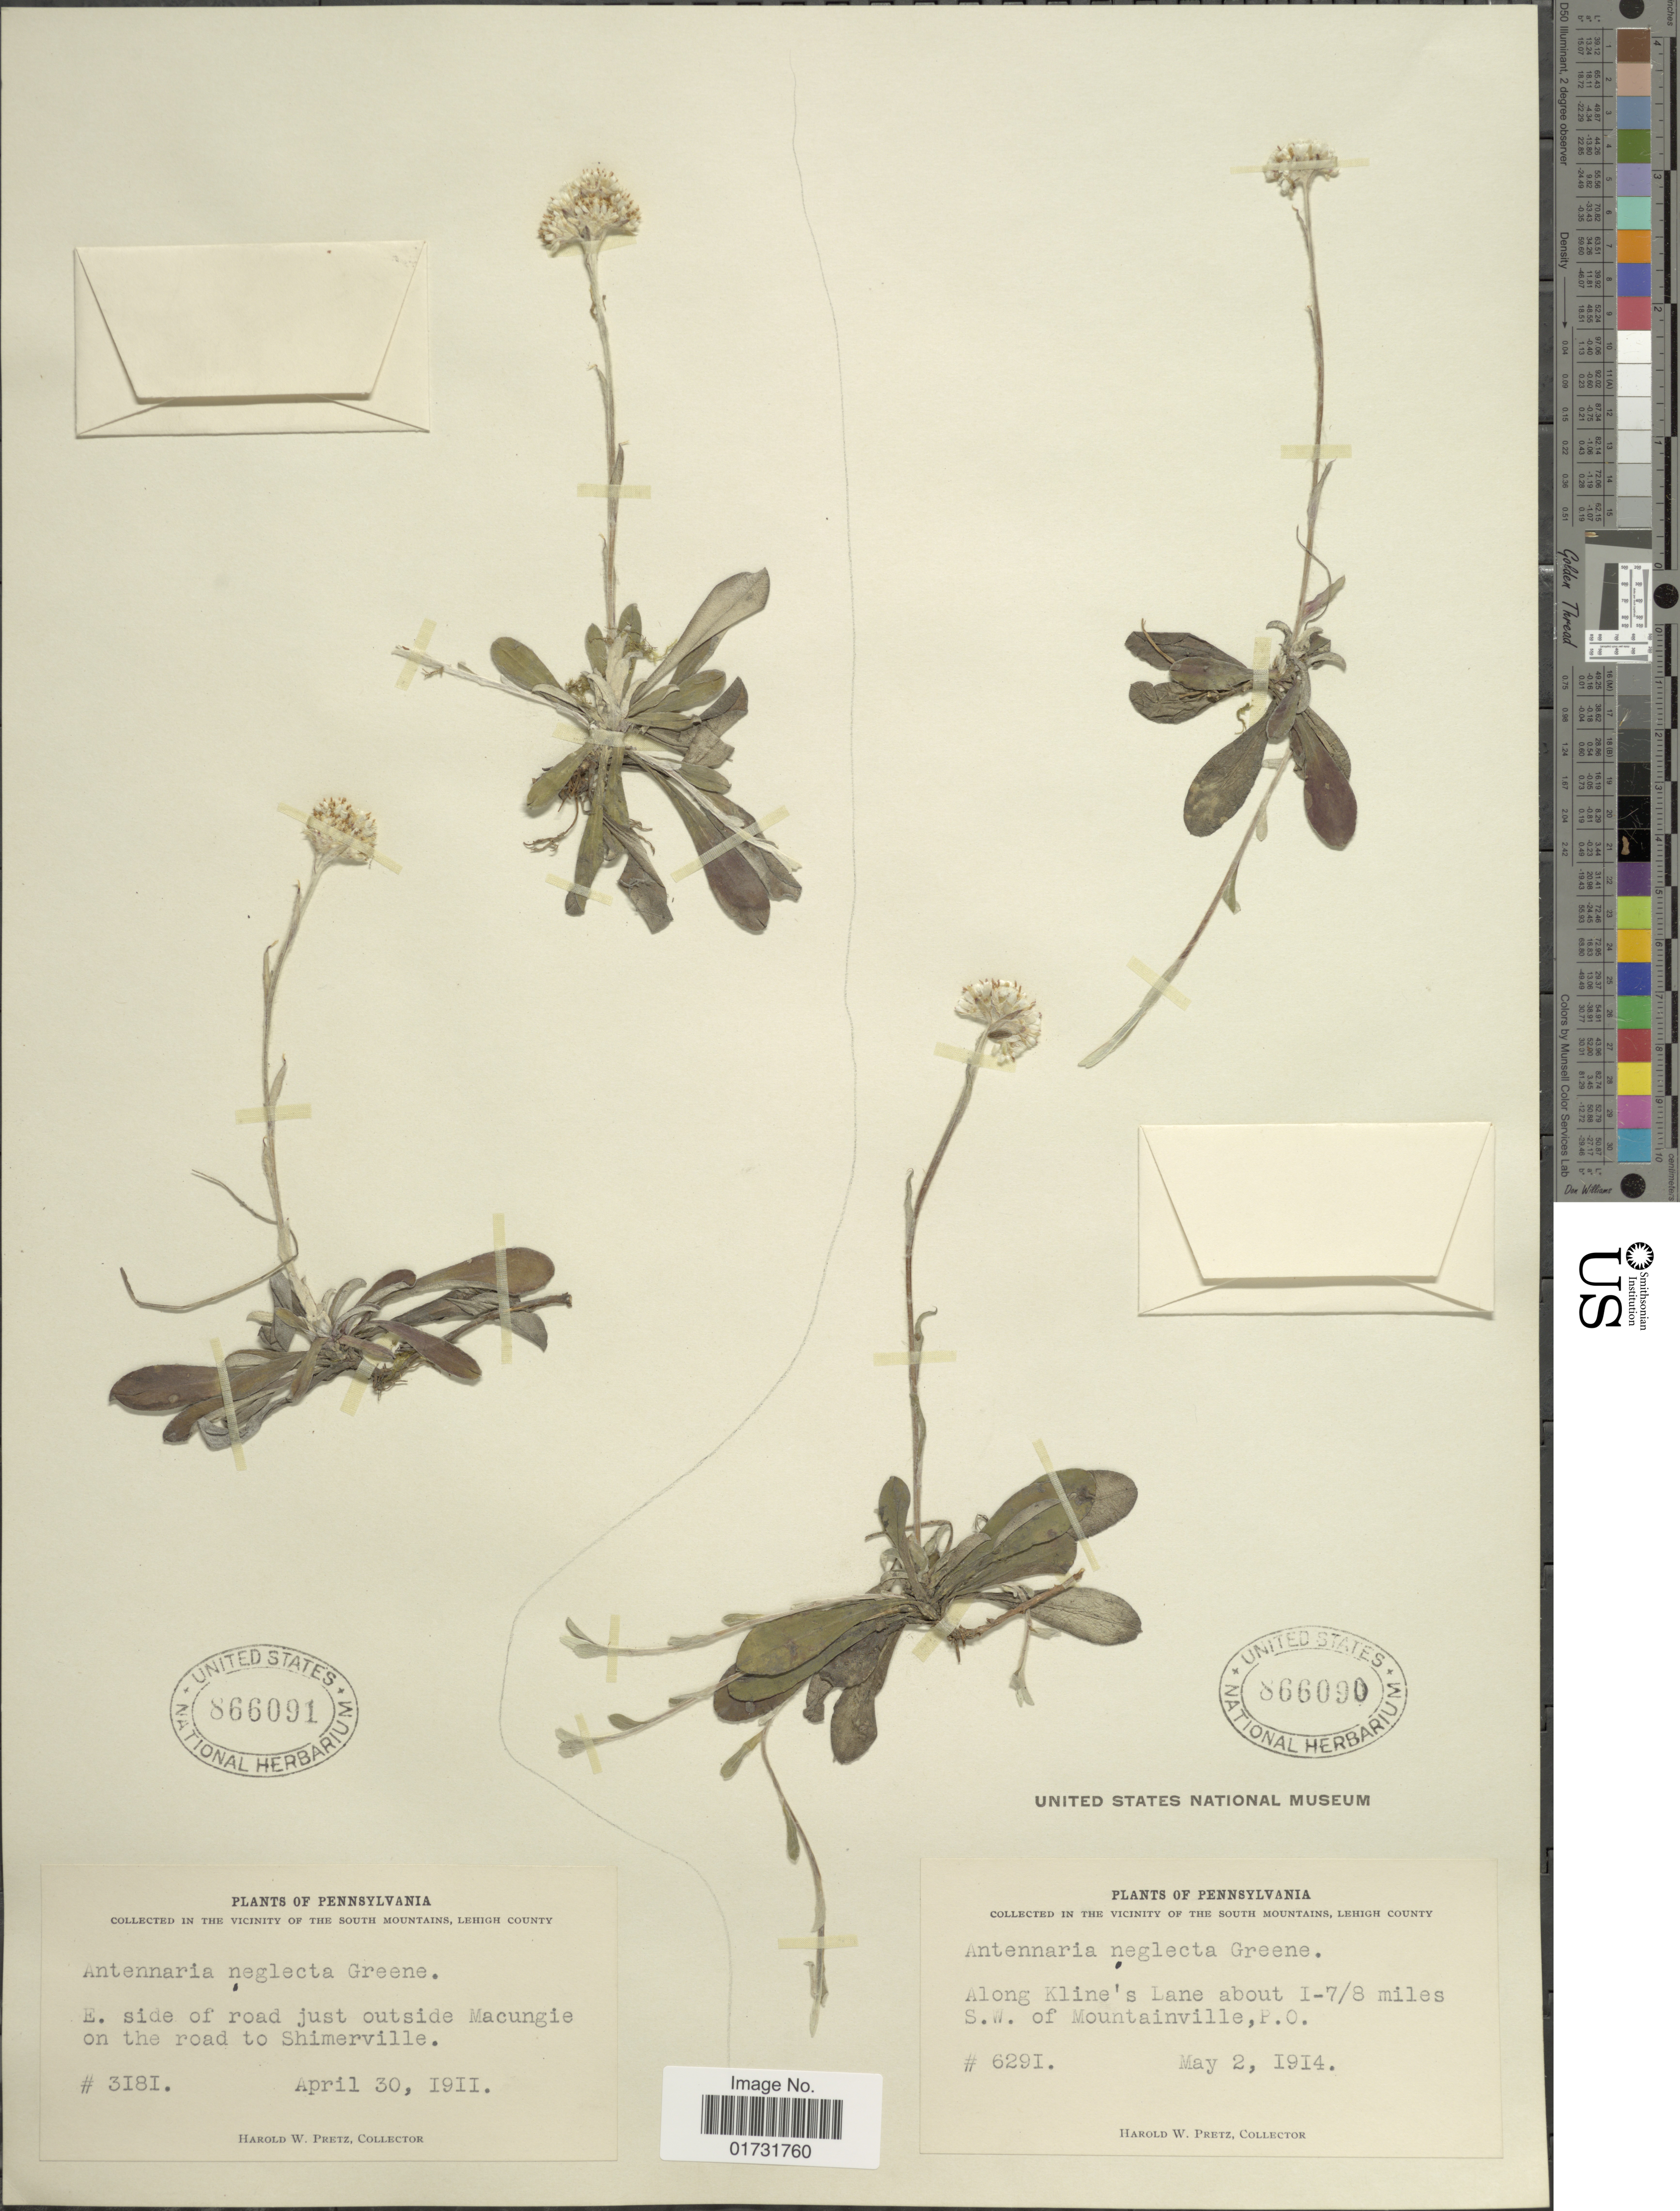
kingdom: Plantae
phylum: Tracheophyta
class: Magnoliopsida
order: Asterales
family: Asteraceae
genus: Antennaria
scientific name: Antennaria neglecta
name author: Greene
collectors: H. W. Pretz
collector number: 3181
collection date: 1911-04-30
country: United States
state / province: Pennsylvania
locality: E. side of road just outside Macungie on the road to Shimerville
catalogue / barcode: US 866091-2